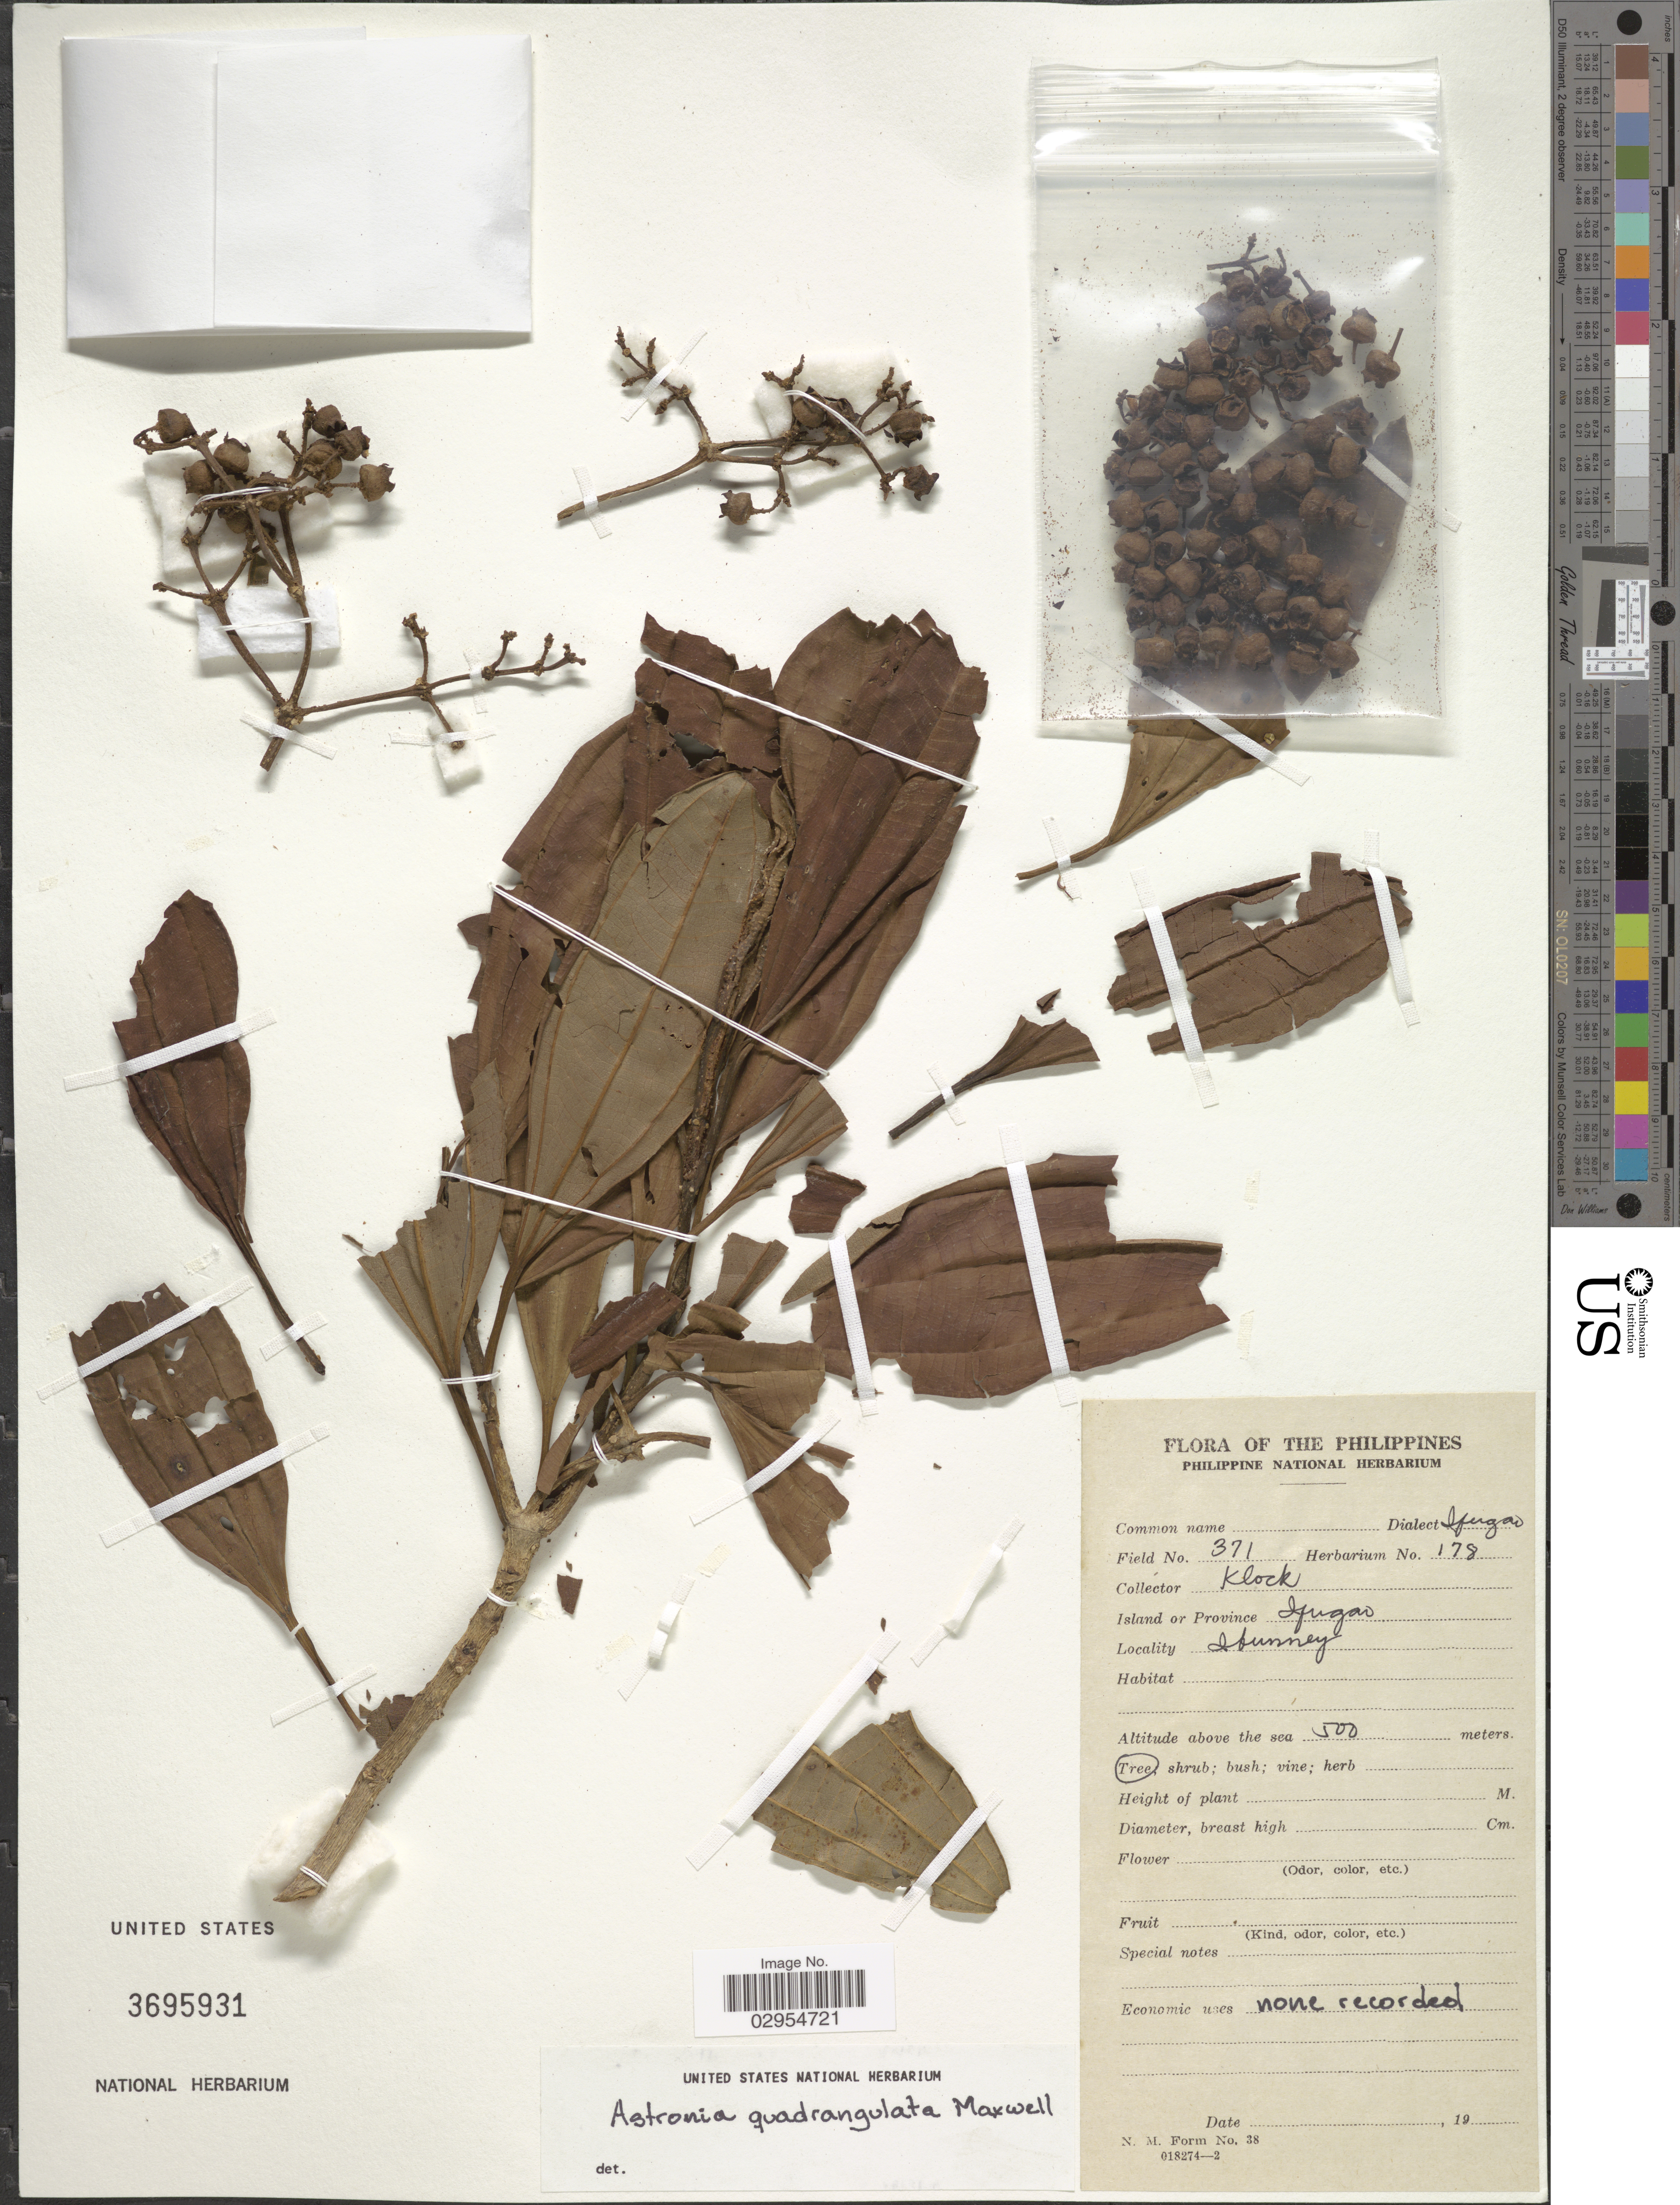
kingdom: Plantae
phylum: Tracheophyta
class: Magnoliopsida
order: Myrtales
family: Melastomataceae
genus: Astronia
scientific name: Astronia quadrangulata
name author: J.F. Maxwell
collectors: Klock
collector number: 371/178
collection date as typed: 19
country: Philippines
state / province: Cordillera (Administrative Region)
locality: Island or Province Ifugao, Ibunney.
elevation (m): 500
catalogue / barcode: US 3695931